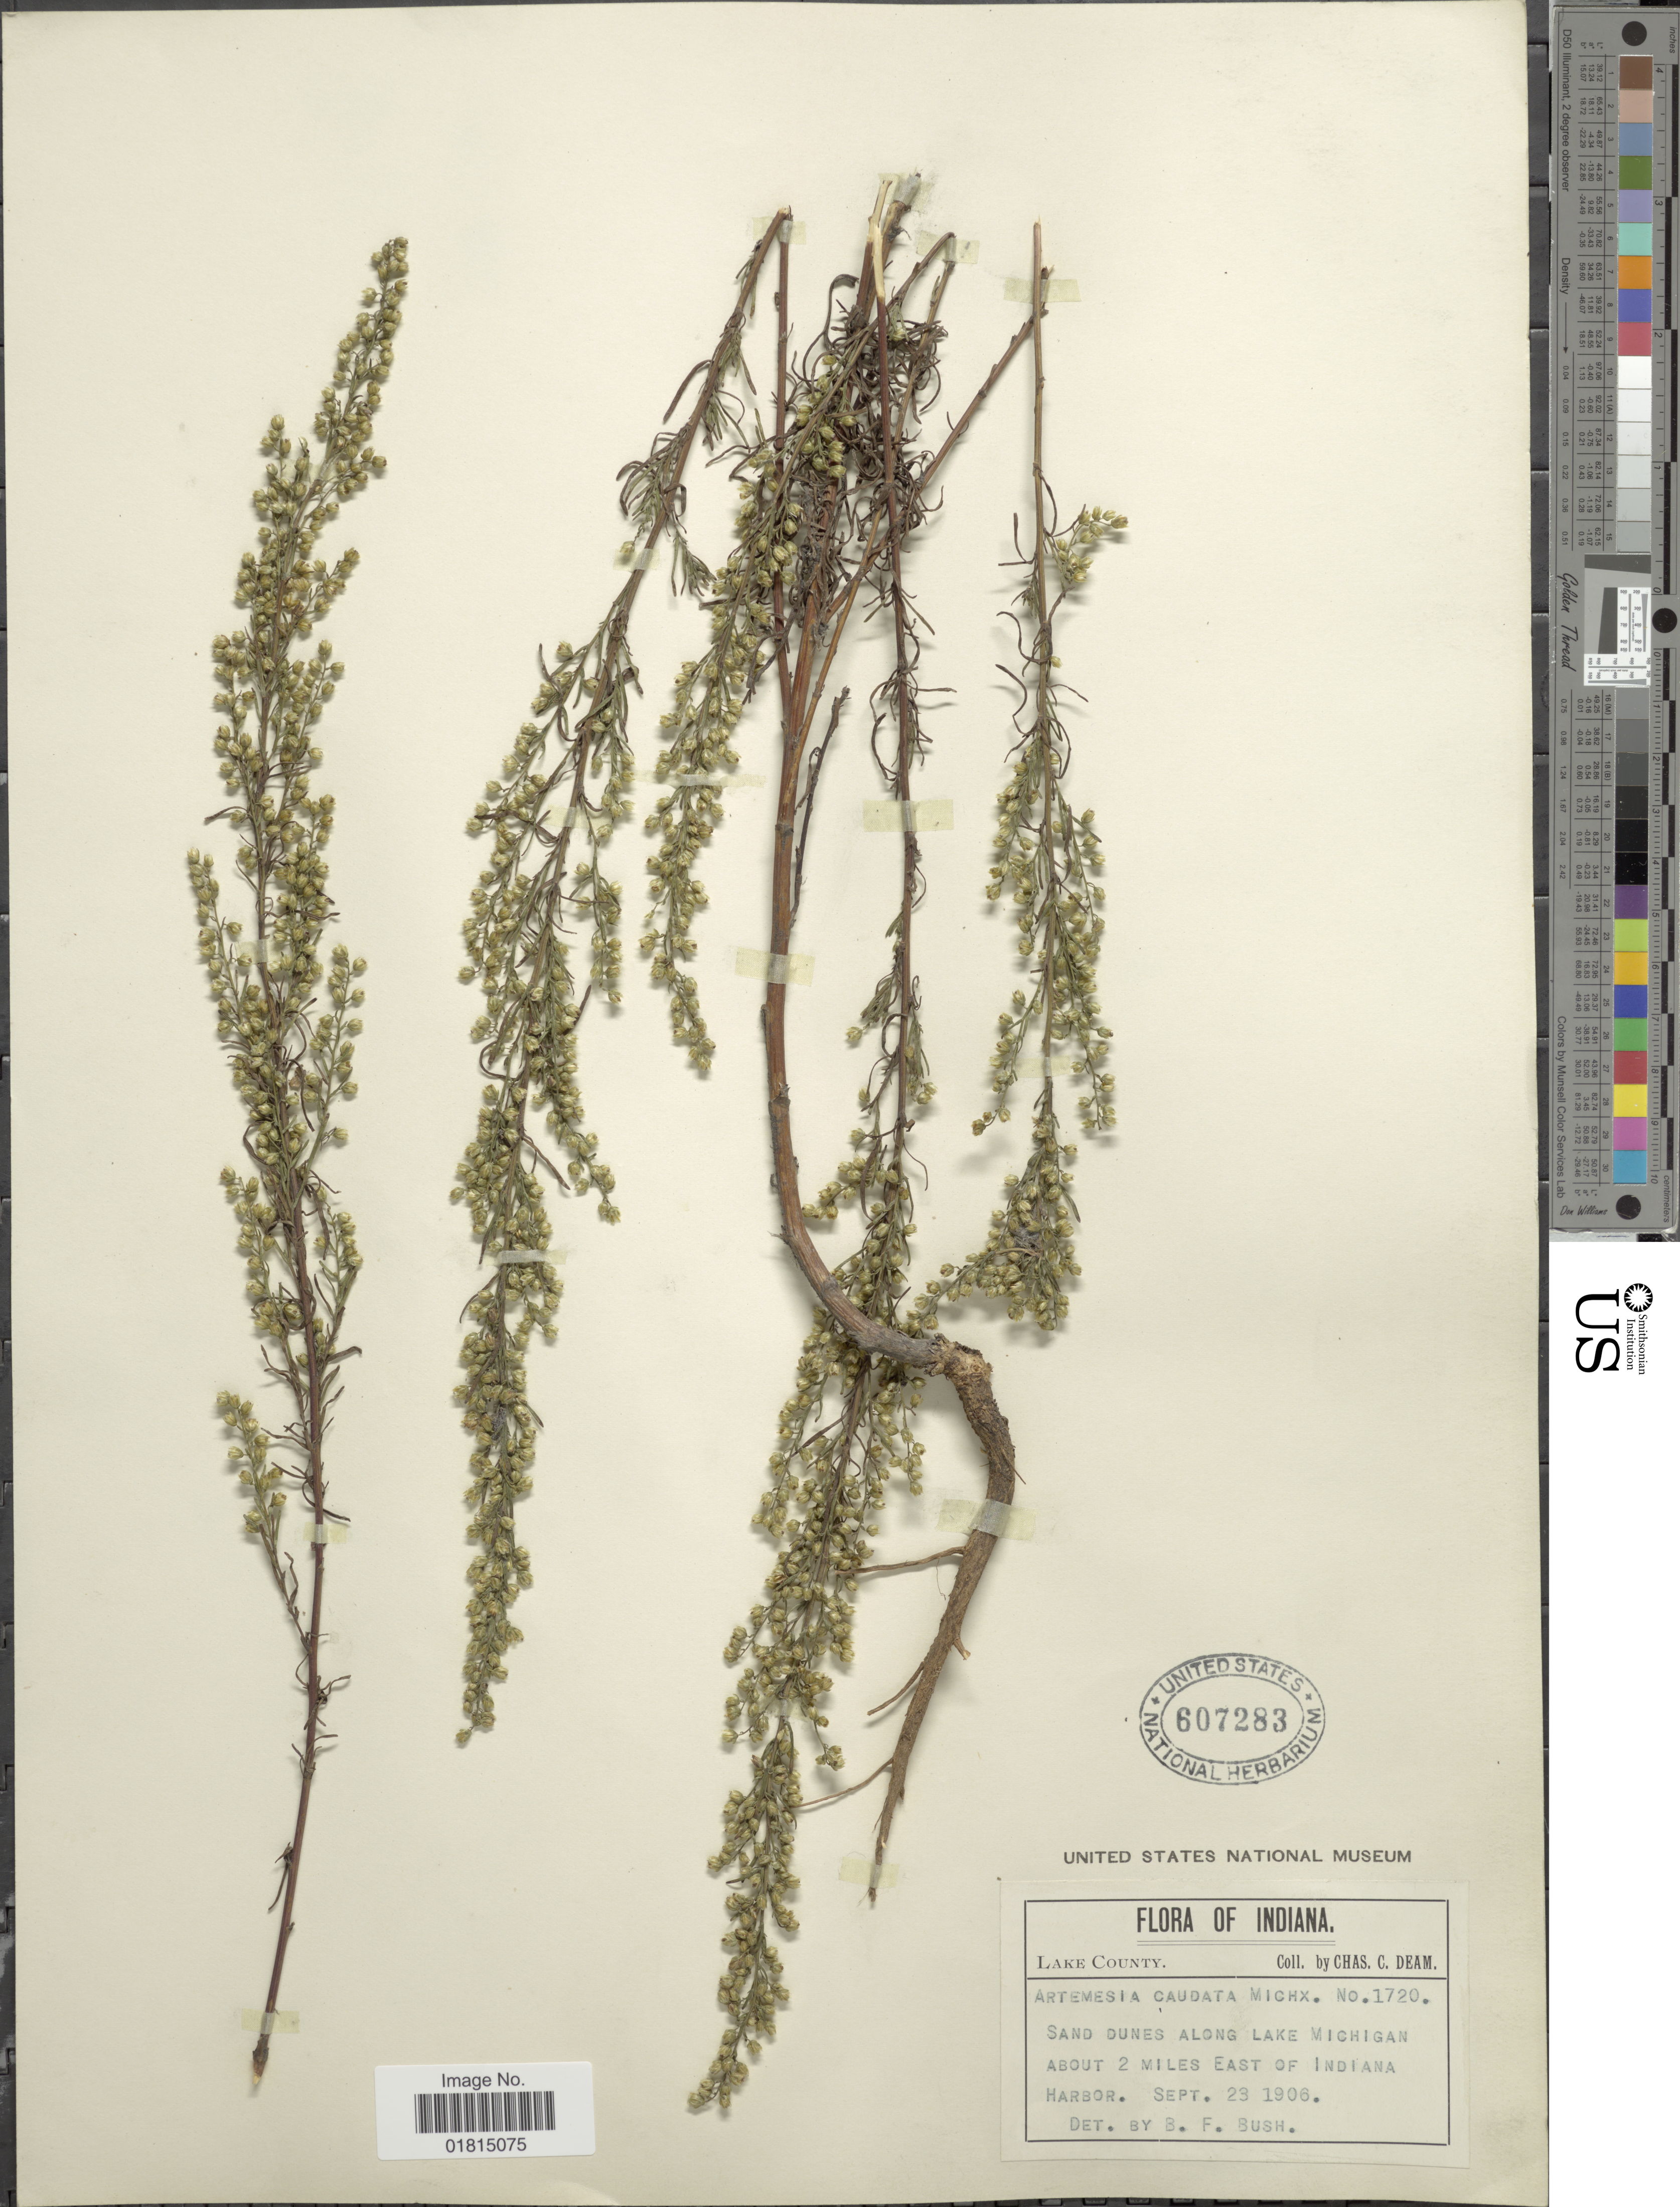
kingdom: Plantae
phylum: Tracheophyta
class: Magnoliopsida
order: Asterales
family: Asteraceae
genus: Artemisia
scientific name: Artemisia caudata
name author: Michx.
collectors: C. C. Deam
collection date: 1906-09-23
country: United States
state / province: Indiana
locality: Lake Michigan about 2 miles East of Indiana Harbor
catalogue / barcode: US 607283